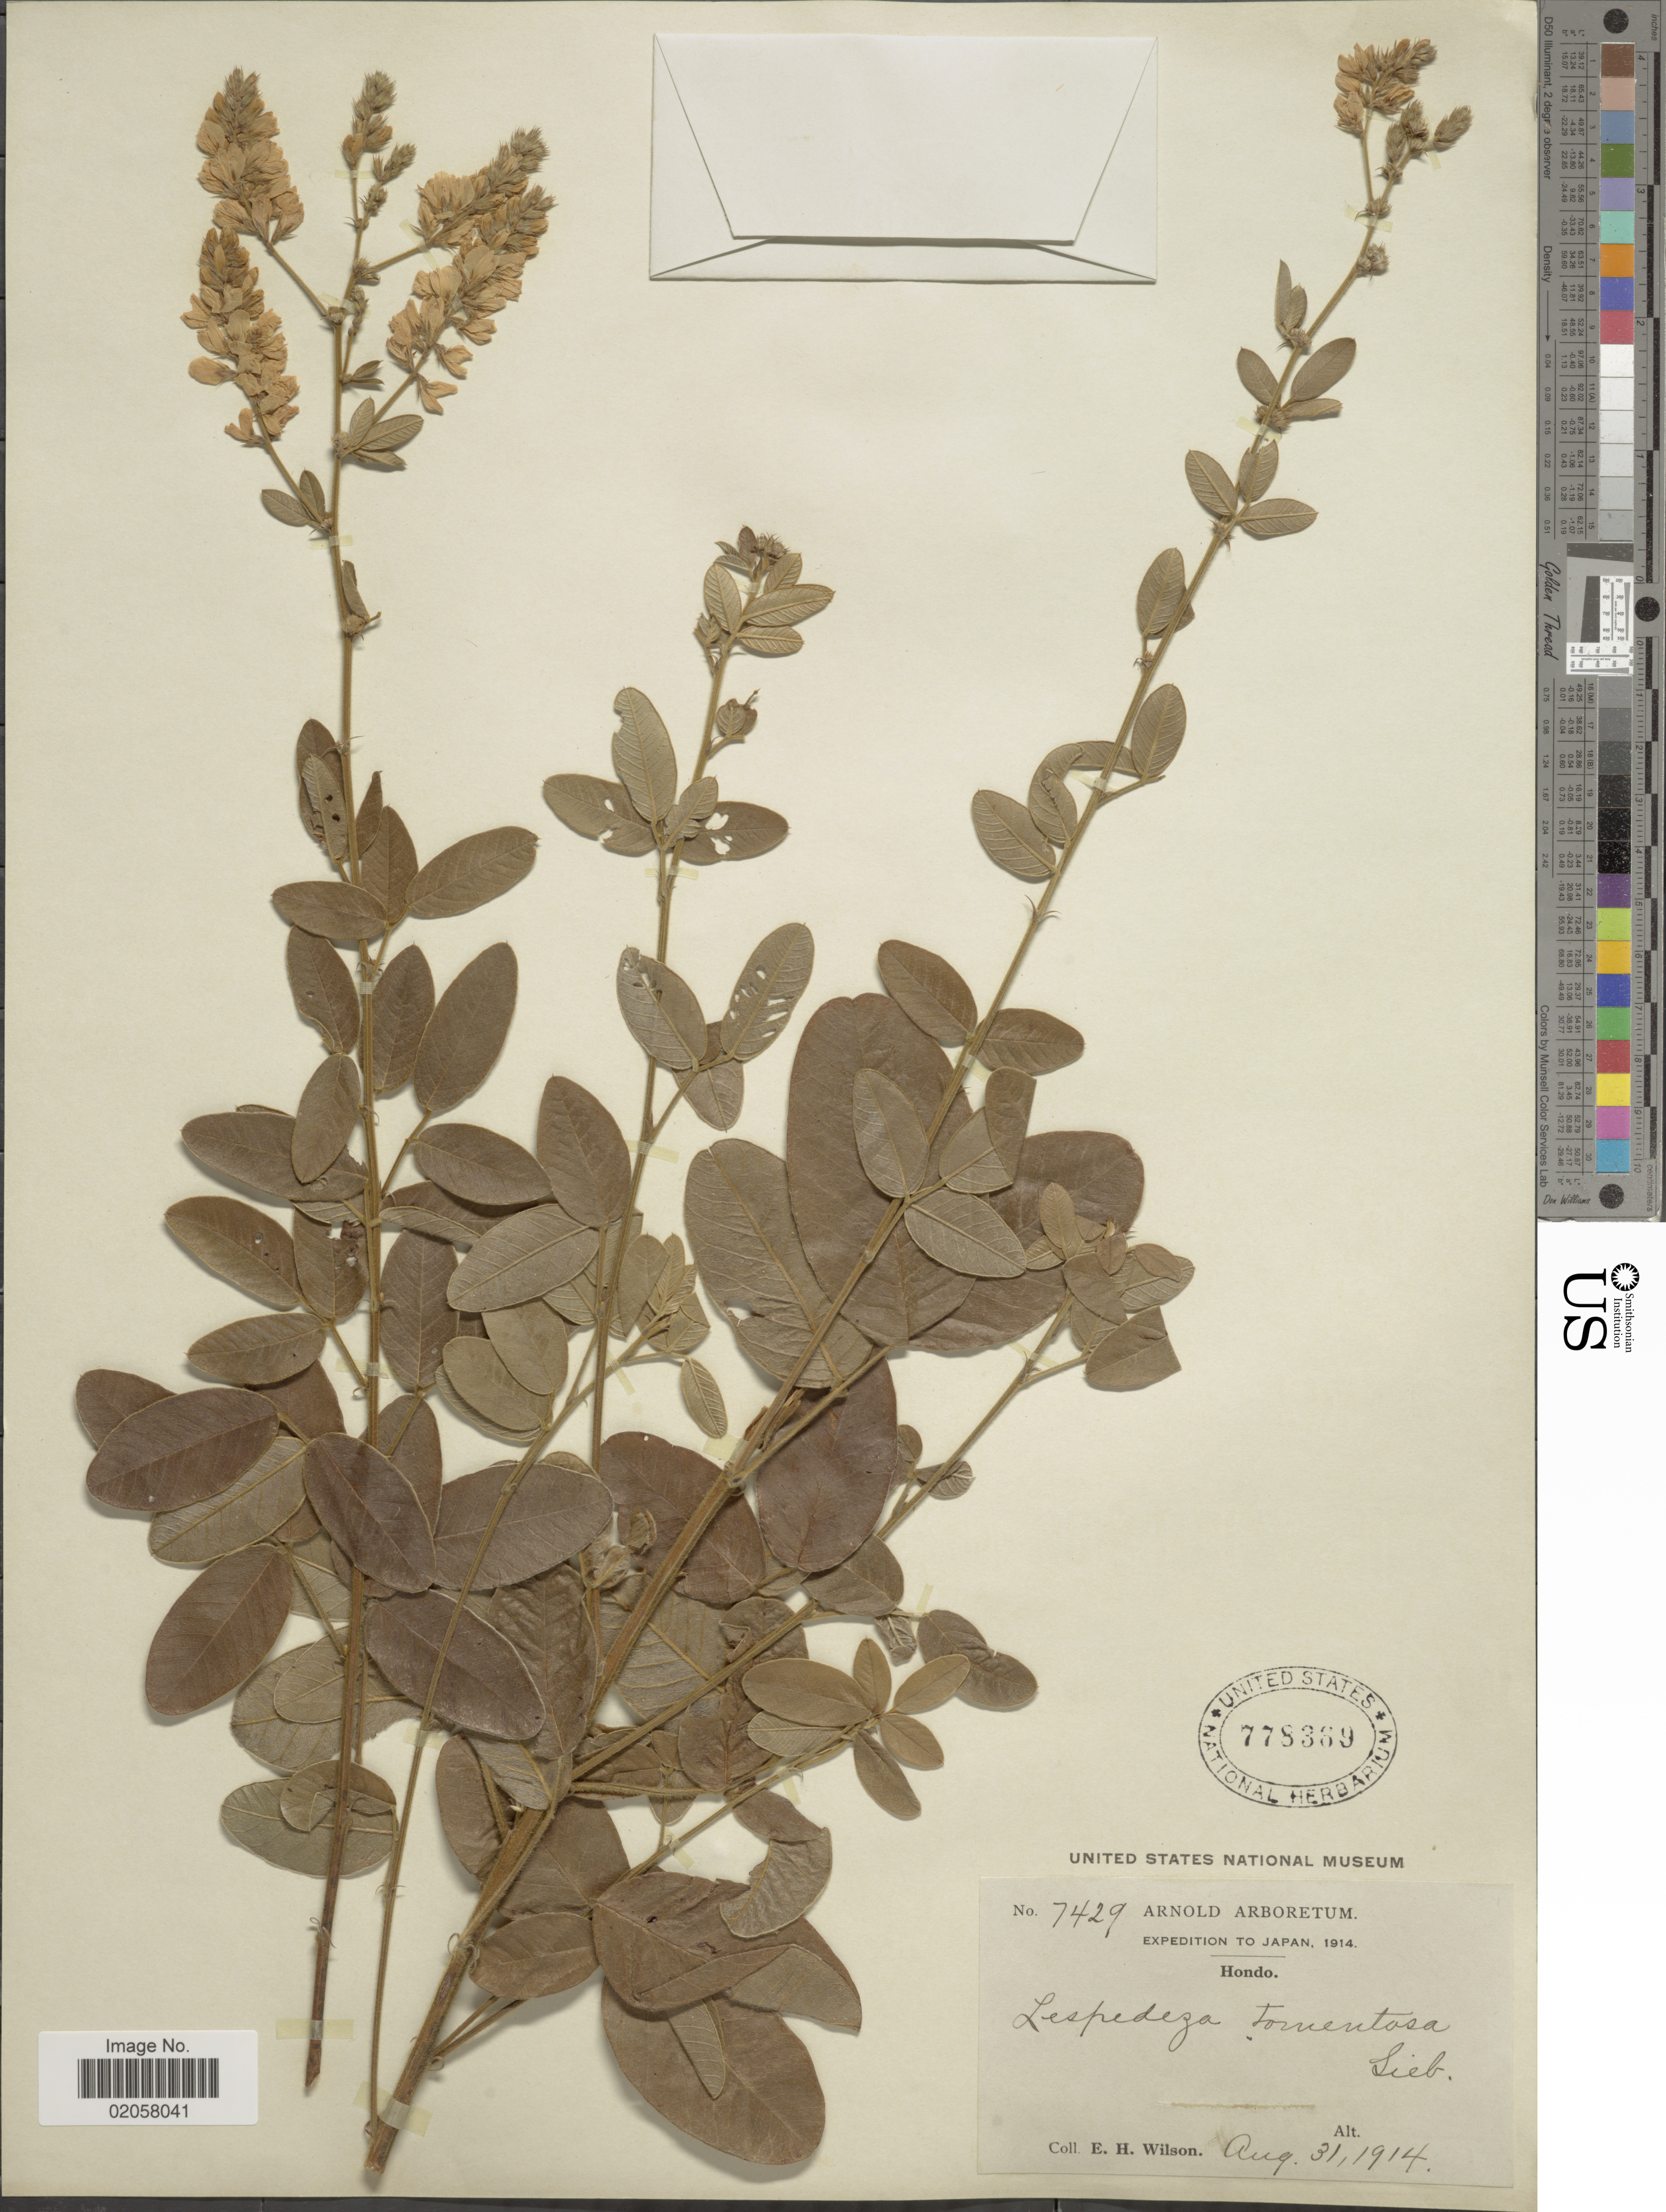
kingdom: Plantae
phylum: Tracheophyta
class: Magnoliopsida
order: Fabales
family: Fabaceae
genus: Lespedeza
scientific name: Lespedeza tomentosa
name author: (Thunb.) Siebold ex Maxim.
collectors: E. Wilson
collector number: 7429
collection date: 1914-08-31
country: Japan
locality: Hondo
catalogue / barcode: US 778369